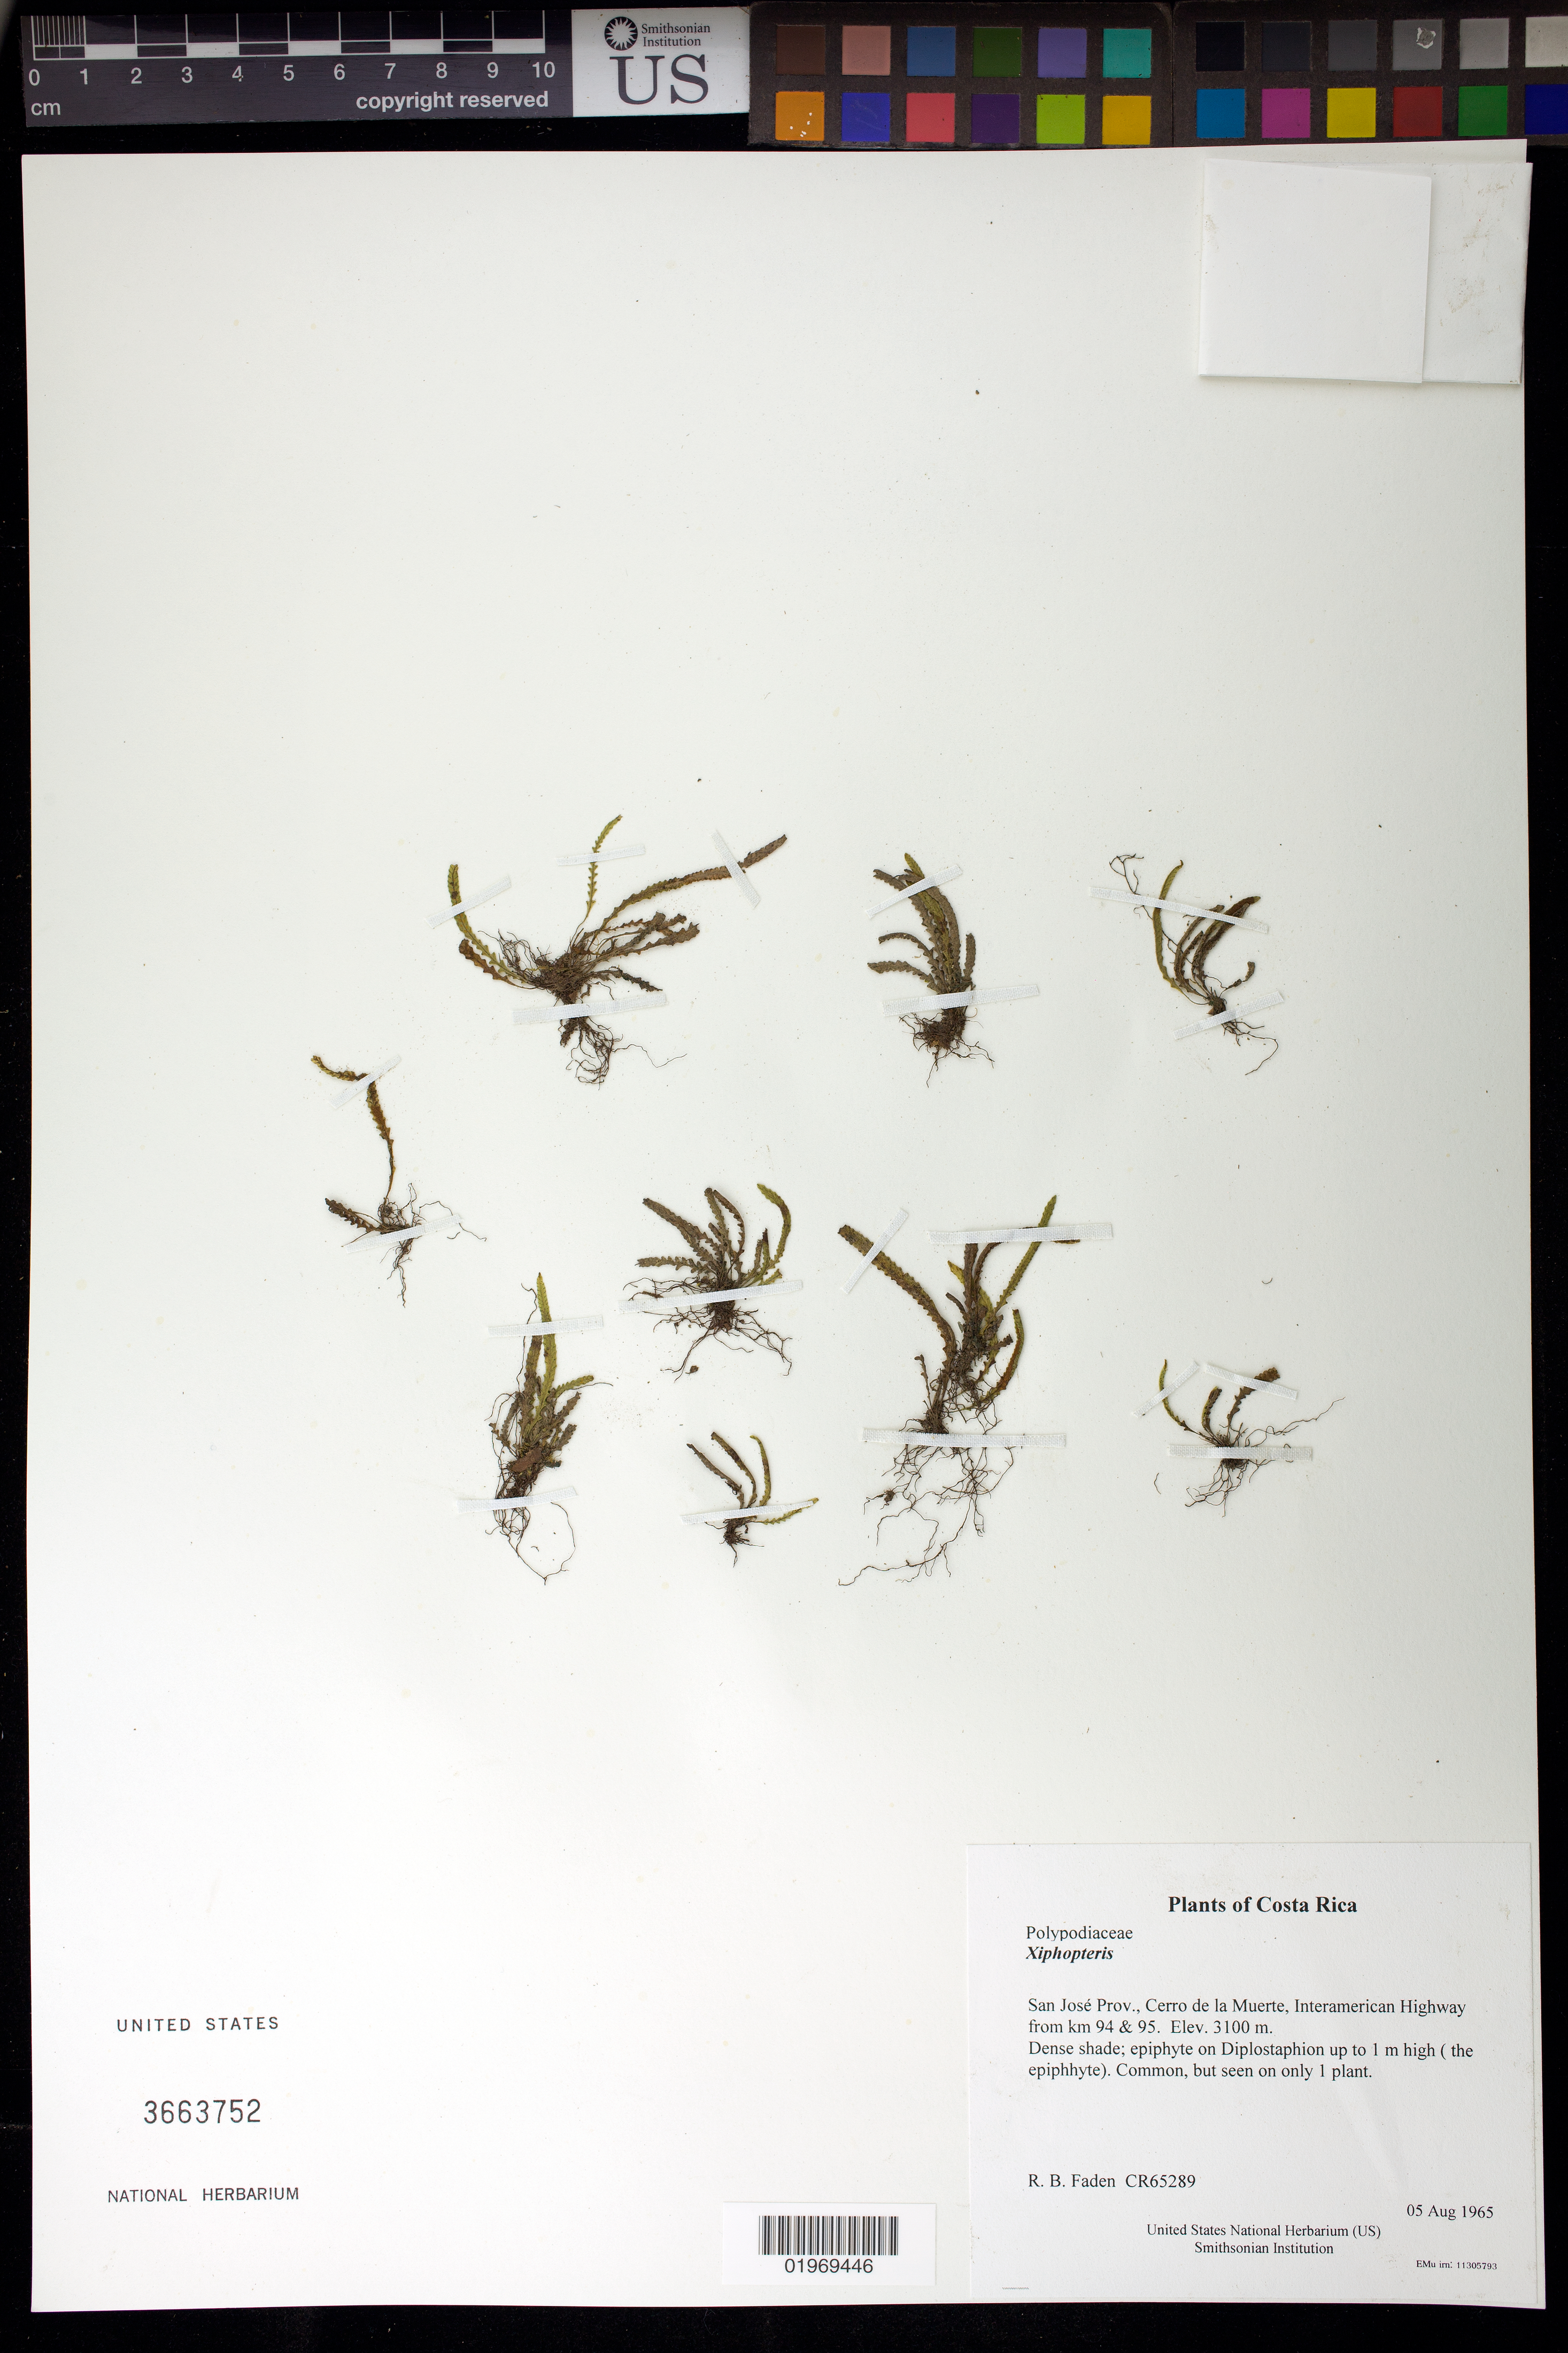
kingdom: Plantae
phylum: Tracheophyta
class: Polypodiopsida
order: Polypodiales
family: Polypodiaceae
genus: Xiphopteris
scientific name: Xiphopteris sp.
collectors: R. B. Faden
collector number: CR65289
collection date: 1965-08-05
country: Costa Rica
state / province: San José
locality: Cerro de la Muerte, Interamerican Highway from km 94 & 95.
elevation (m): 3100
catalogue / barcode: US 3663752